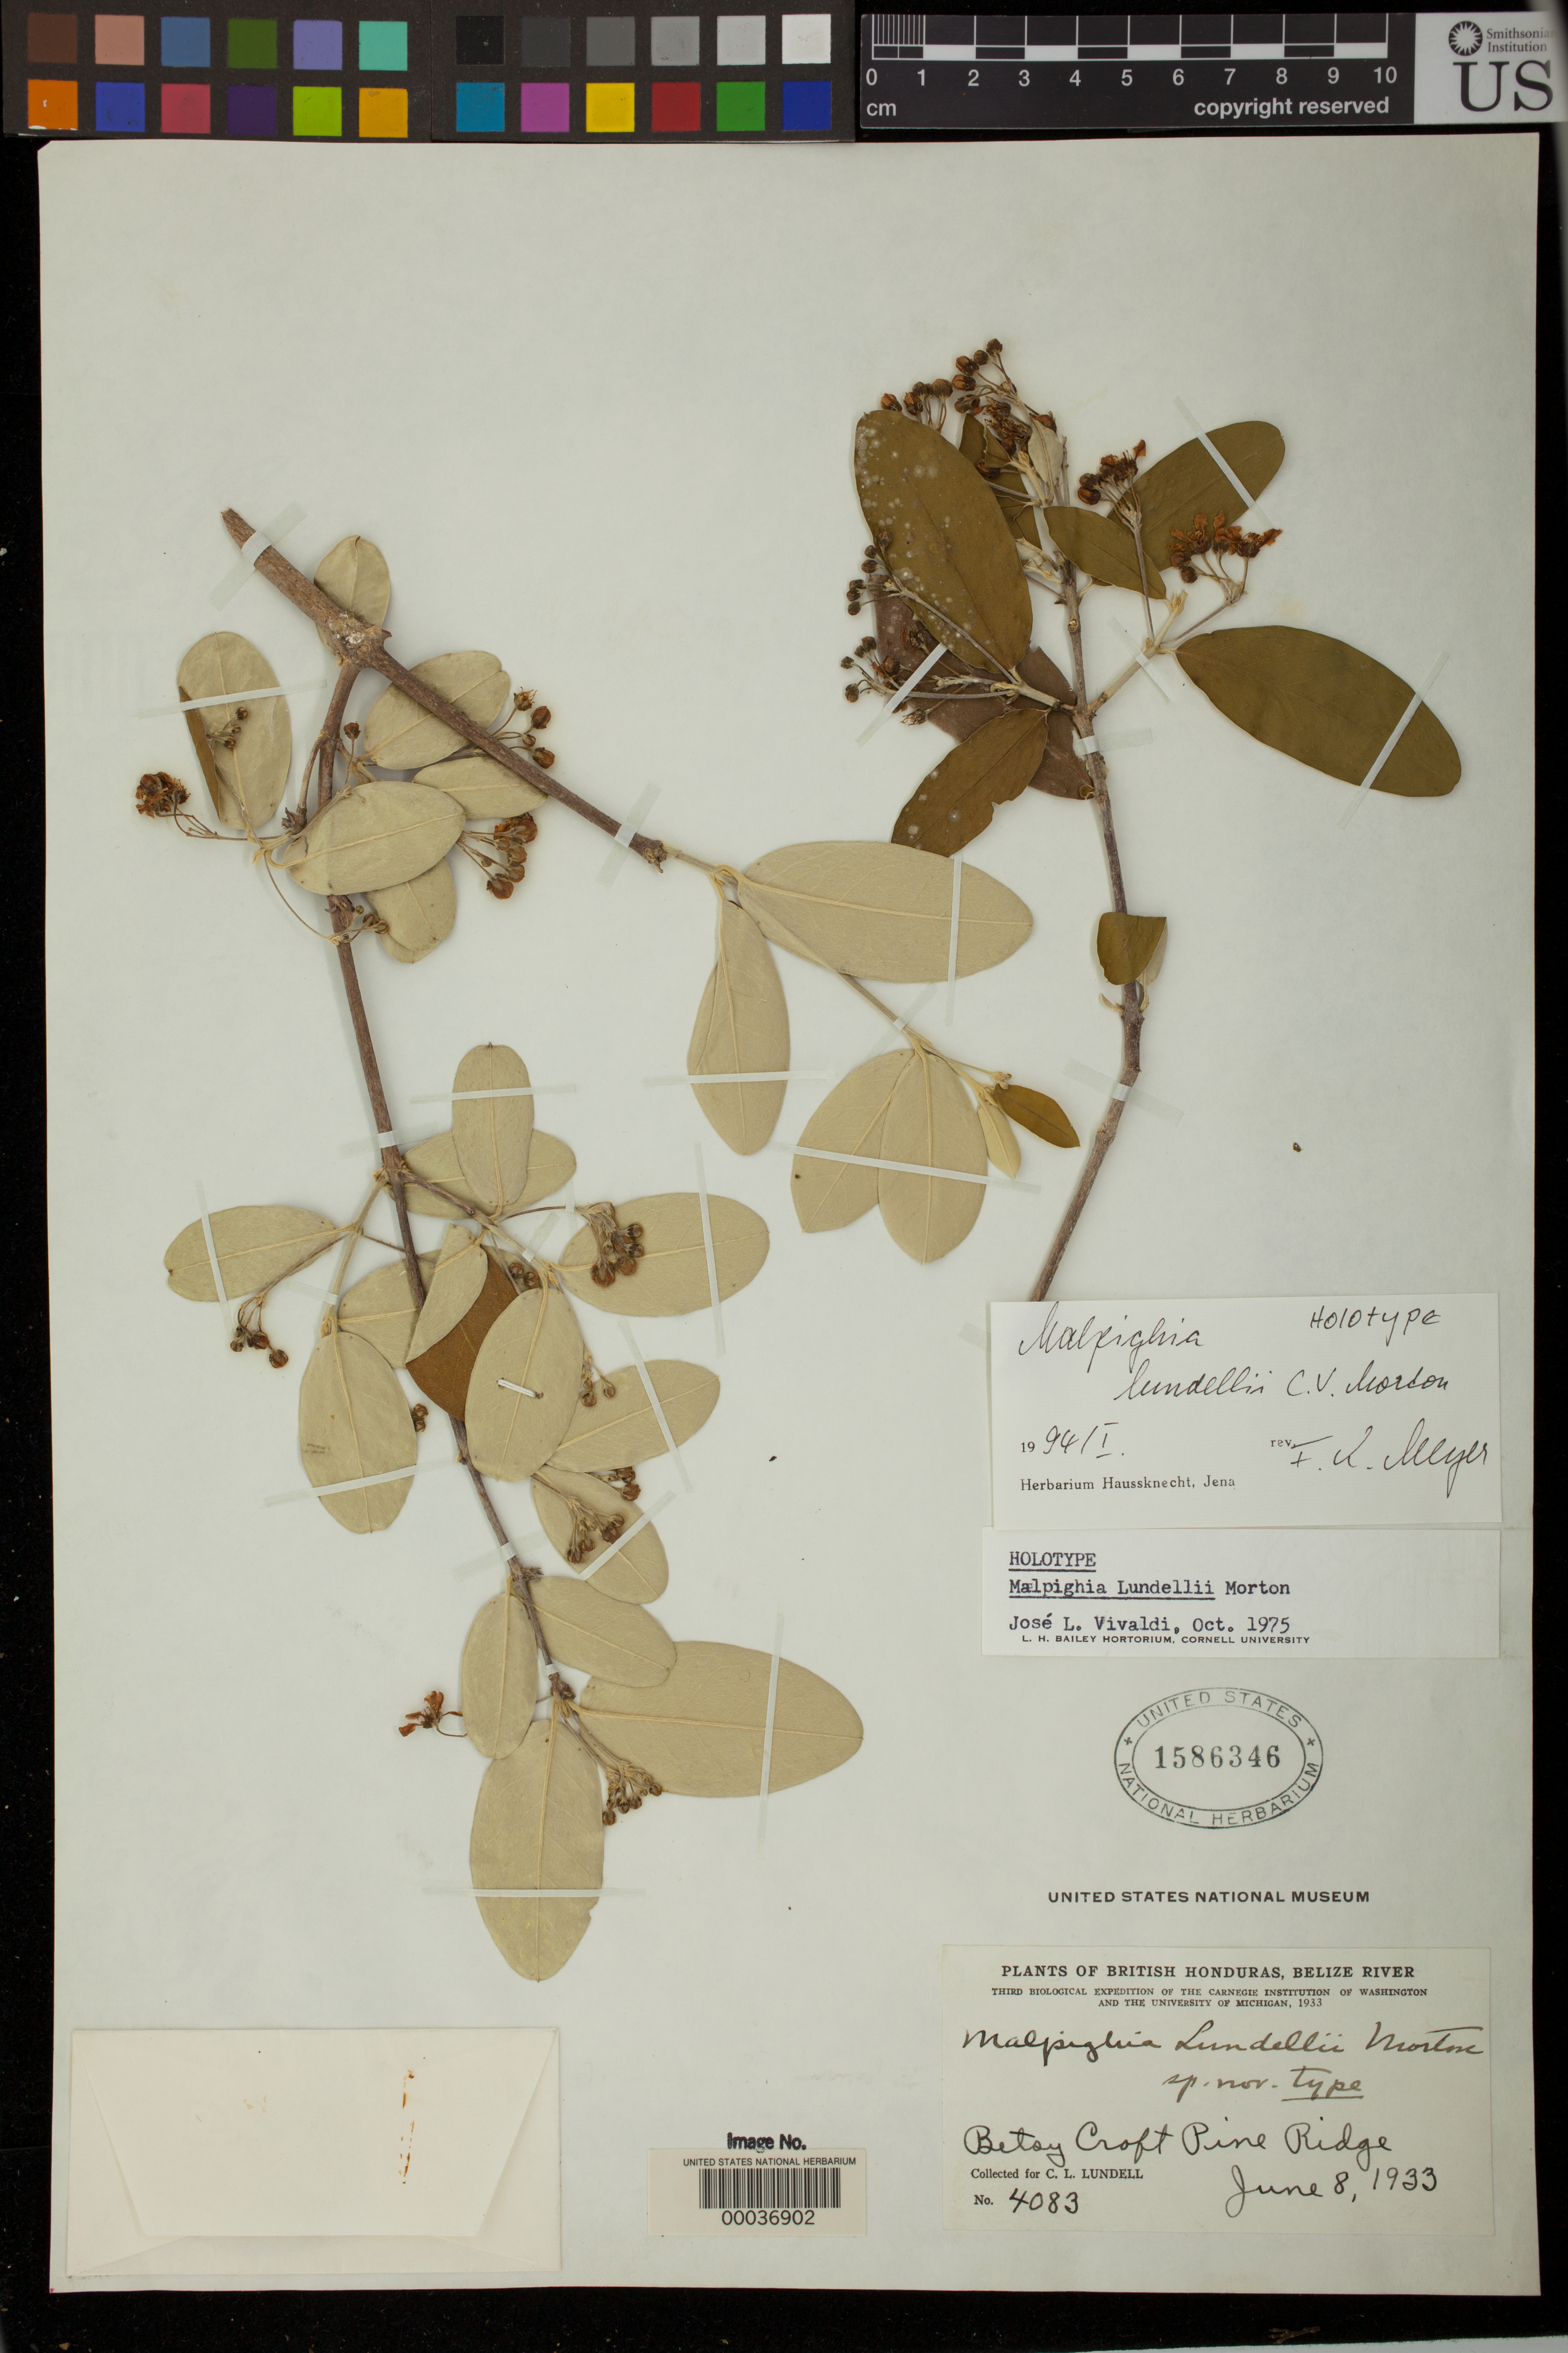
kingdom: Plantae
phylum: Tracheophyta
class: Magnoliopsida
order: Malpighiales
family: Malpighiaceae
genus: Malpighia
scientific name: Malpighia lundellii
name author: C.V. Morton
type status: Holotype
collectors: C. L. Lundell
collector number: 4083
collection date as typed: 08 Jun 1933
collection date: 1933-06-08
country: Belize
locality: British Honduras, Belize River. Betsy Croft Pine Ridge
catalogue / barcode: US 1586346